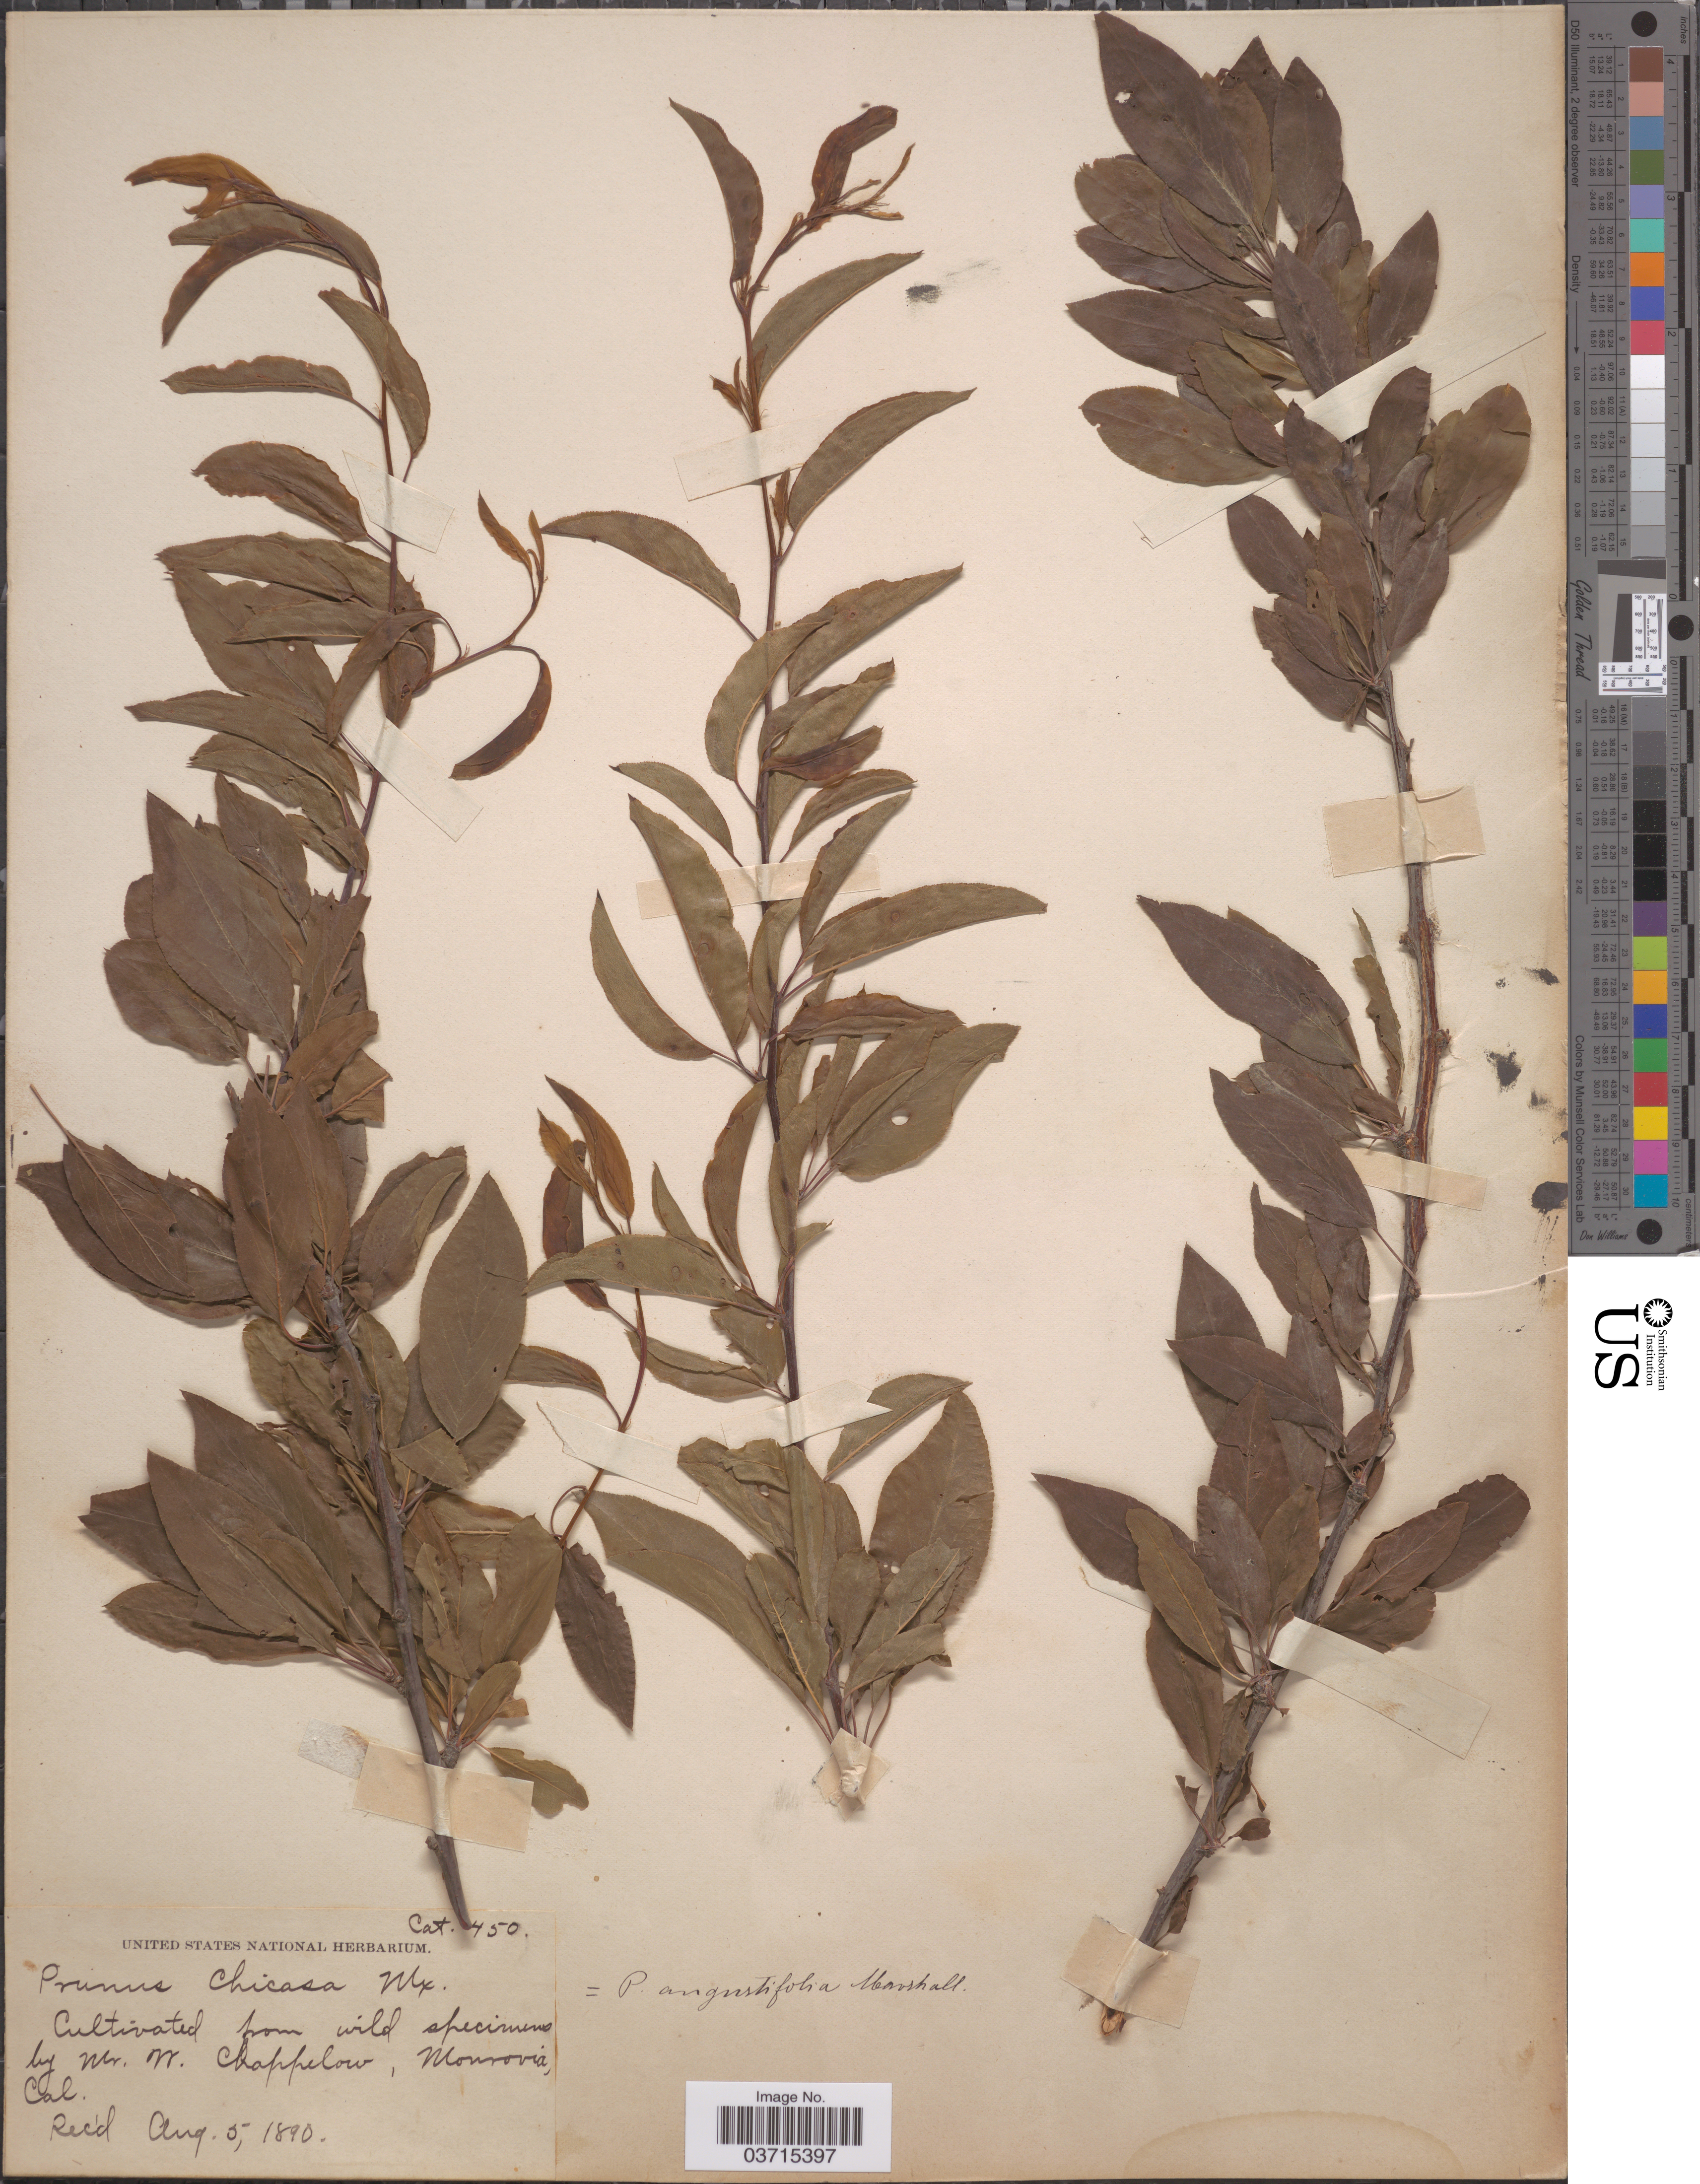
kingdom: Plantae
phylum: Tracheophyta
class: Magnoliopsida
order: Rosales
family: Rosaceae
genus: Prunus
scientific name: Prunus angustifolia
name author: Marshall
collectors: W. Chappelow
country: United States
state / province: California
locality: Monrovia.